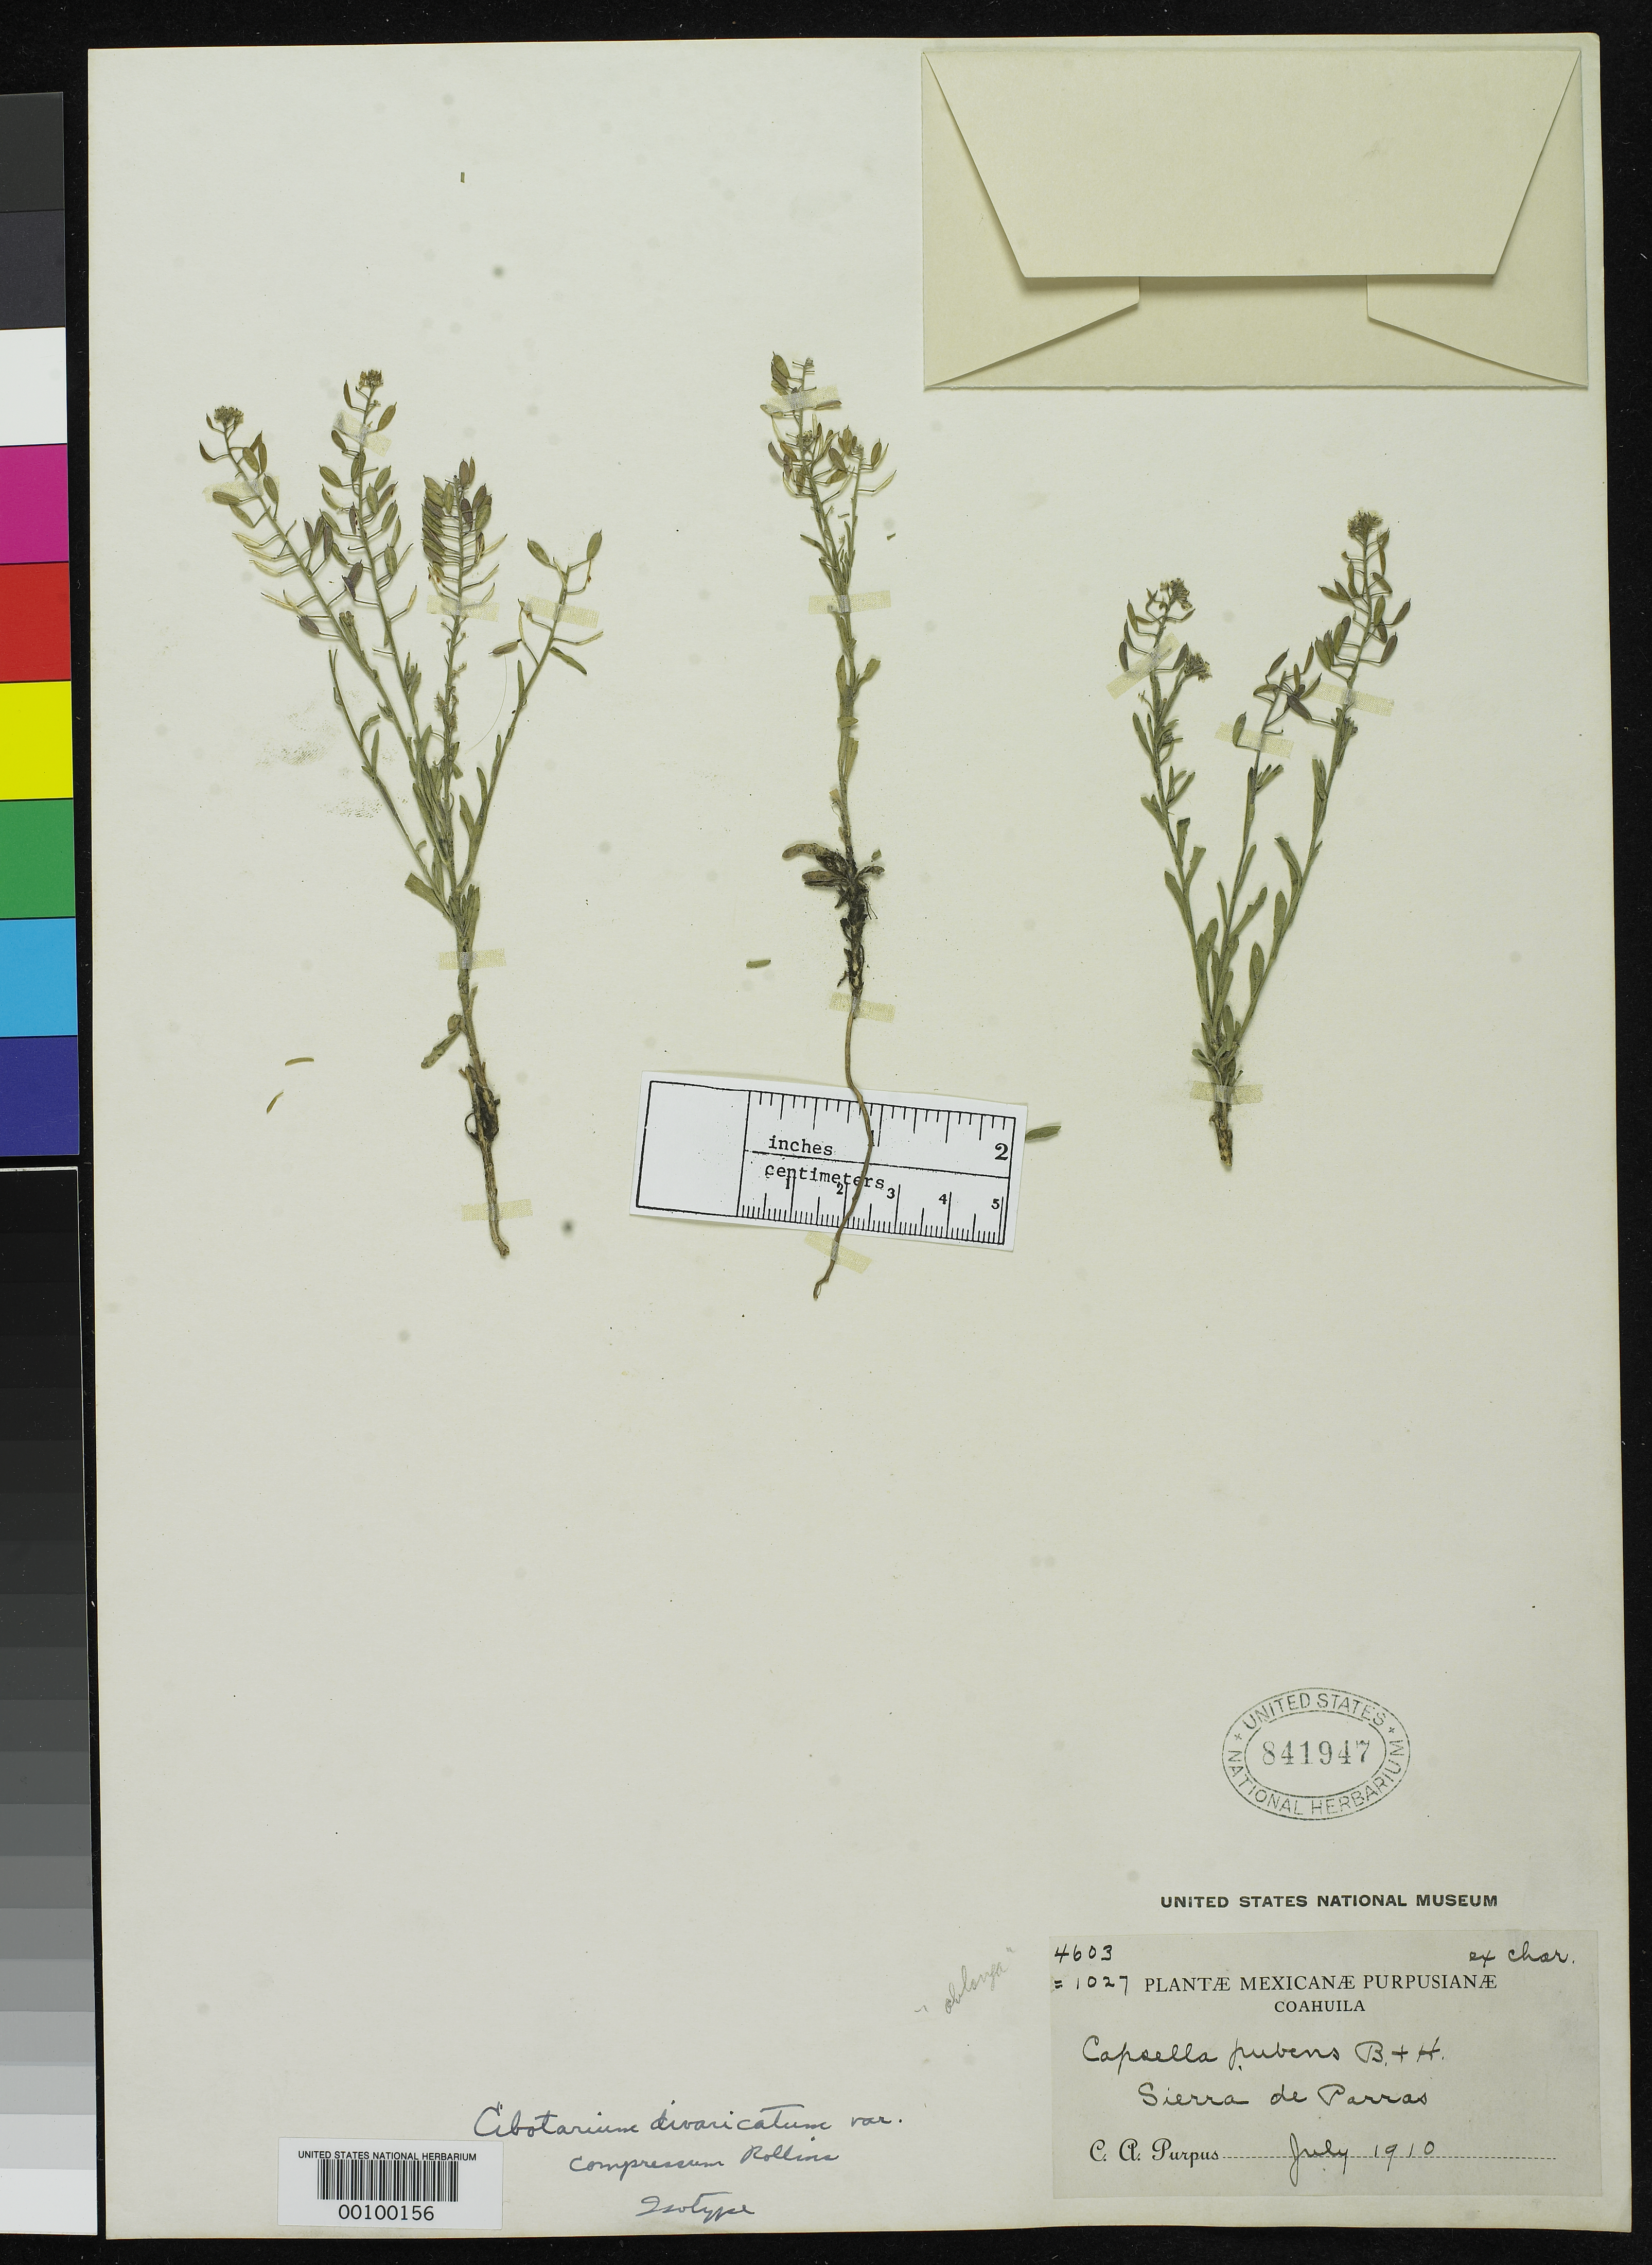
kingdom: Plantae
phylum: Tracheophyta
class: Magnoliopsida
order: Brassicales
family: Brassicaceae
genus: Cibotarium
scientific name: Cibotarium divaricatum var. compressum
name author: Rollins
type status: Isotype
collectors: C. A. Purpus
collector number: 4603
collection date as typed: Jul 1910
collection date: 1910-07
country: Mexico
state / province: Coahuila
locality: Sierra de Parras.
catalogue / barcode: US 841947